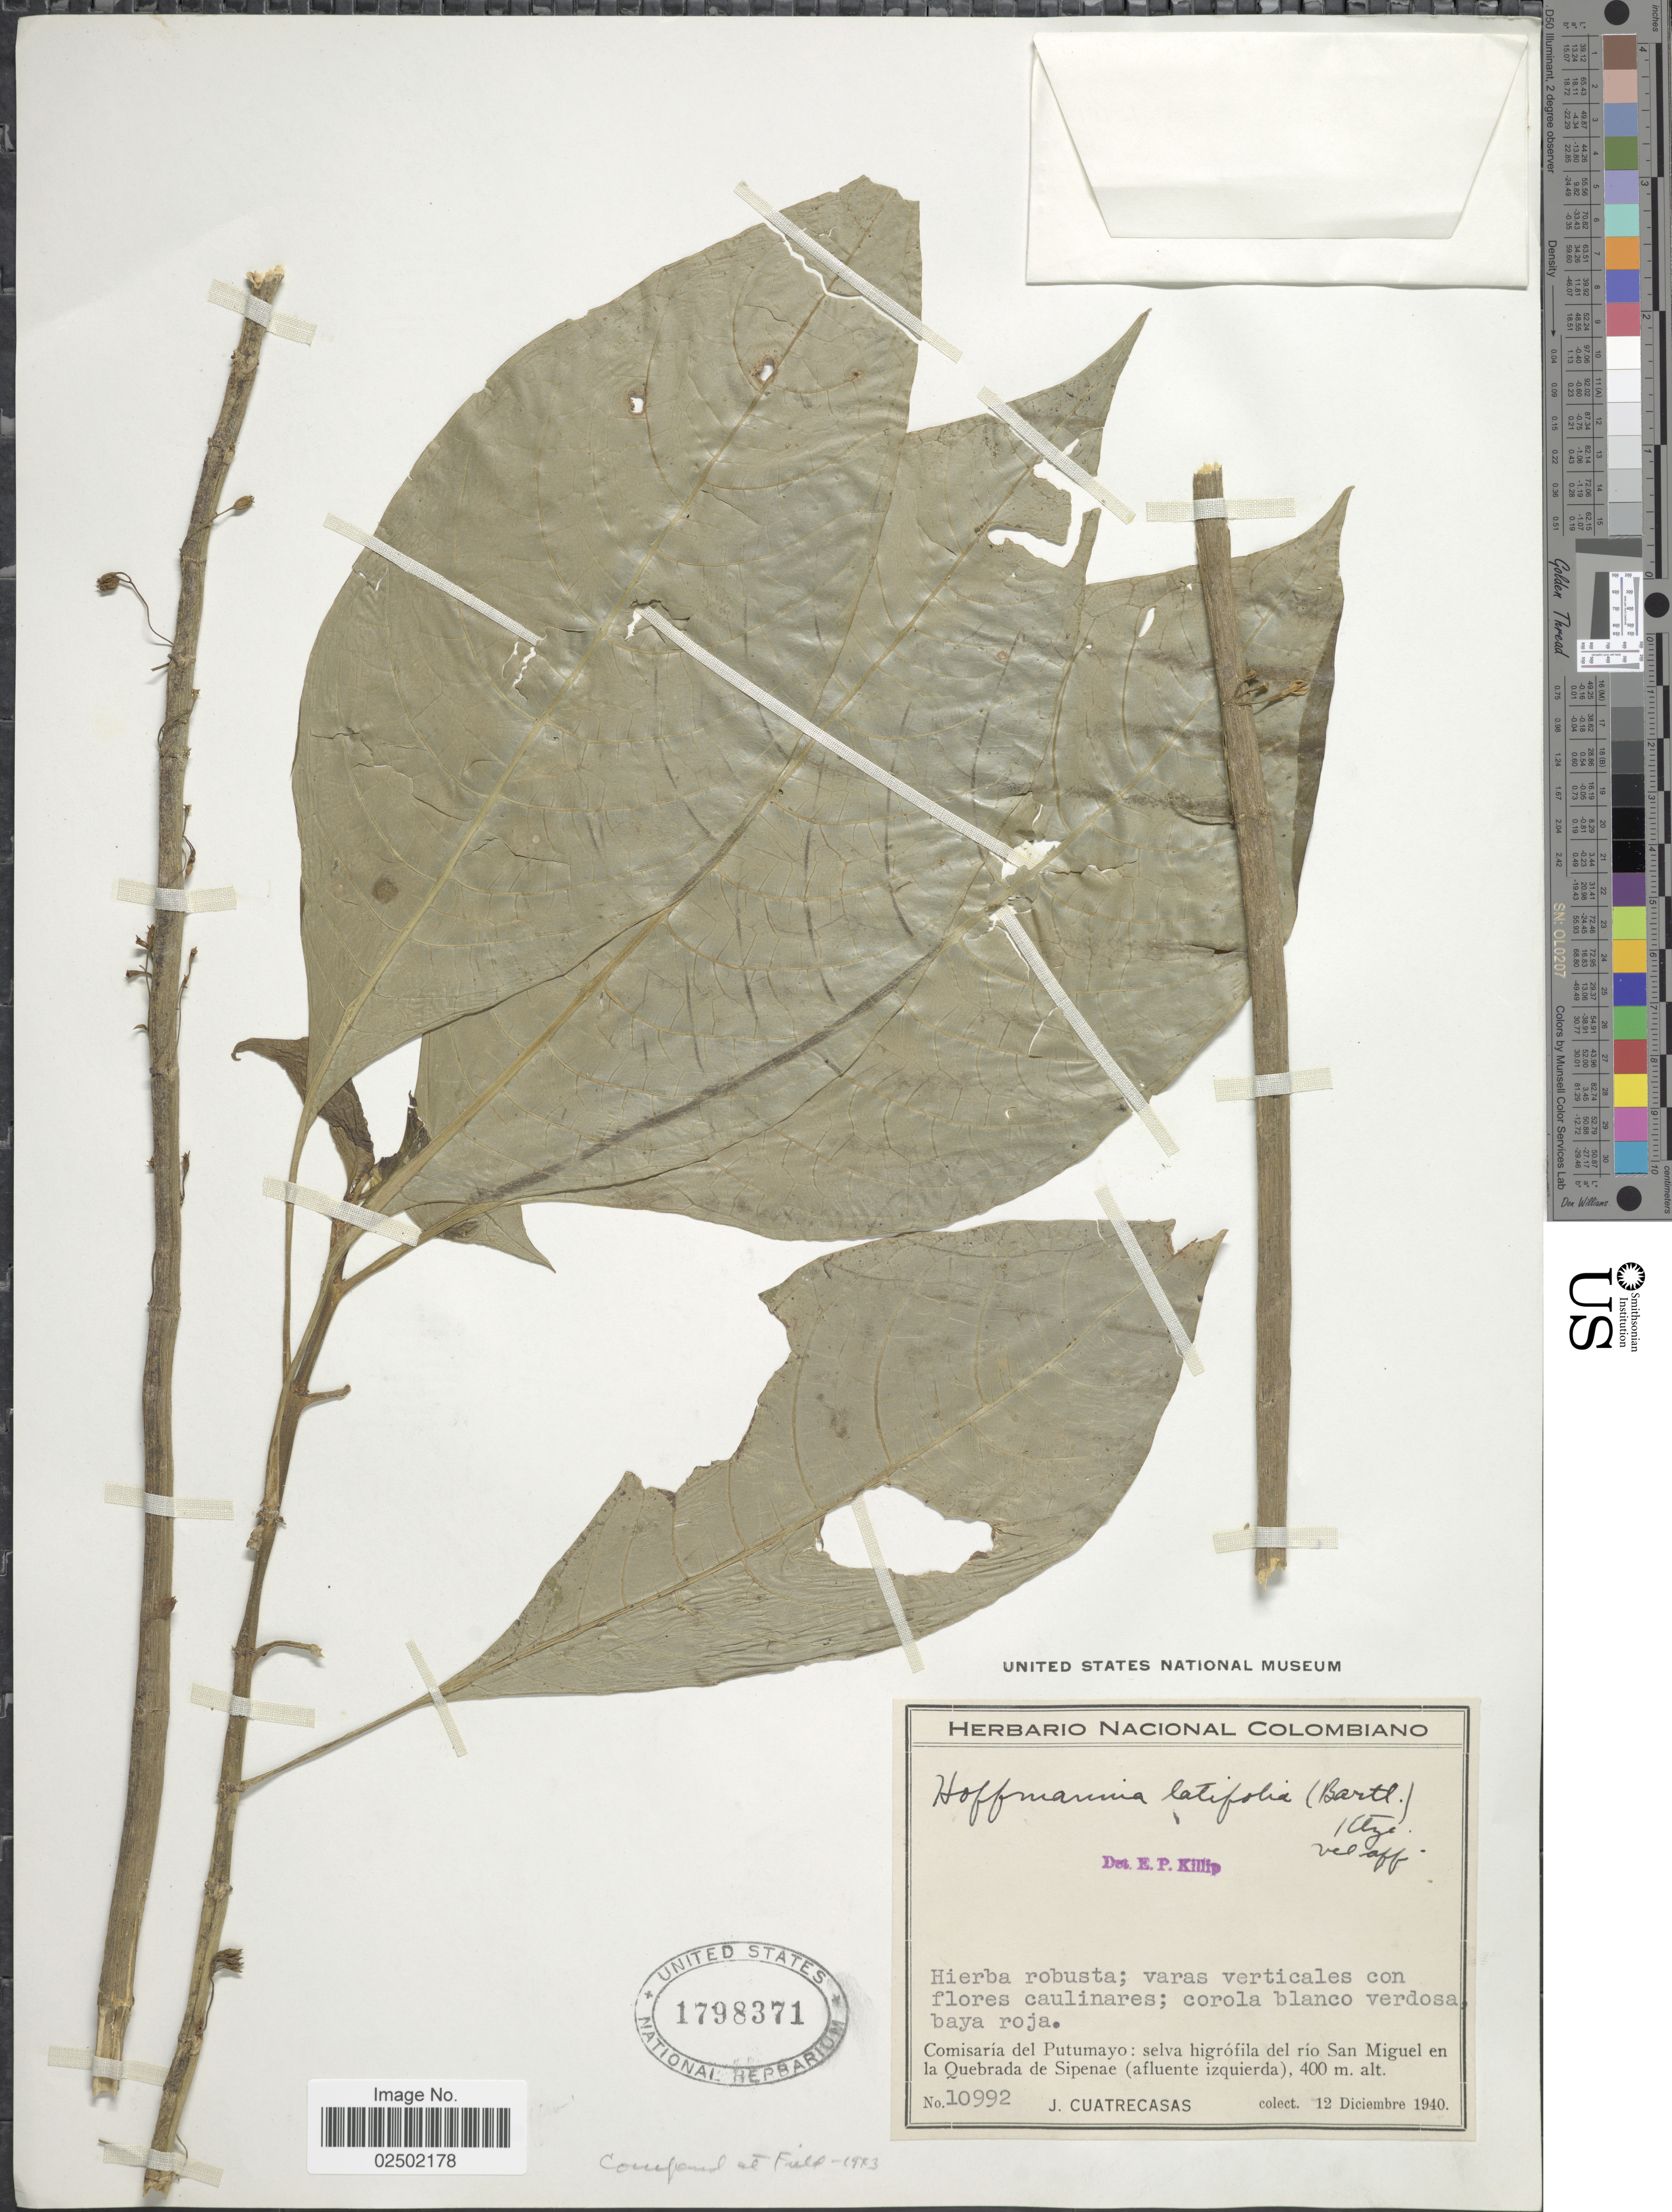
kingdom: Plantae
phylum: Tracheophyta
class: Magnoliopsida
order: Gentianales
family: Rubiaceae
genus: Hoffmannia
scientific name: Hoffmannia latifolia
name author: (Bartl.) Kuntze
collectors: J. Cuatrecasas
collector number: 10992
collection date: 1940-12-12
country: Colombia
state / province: Putumayo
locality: Comisaria del Putumayo: selva higrofila del rio San Miguel en la Quebrada de Sipenae (afluente izquierda)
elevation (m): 400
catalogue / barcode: US 1798371